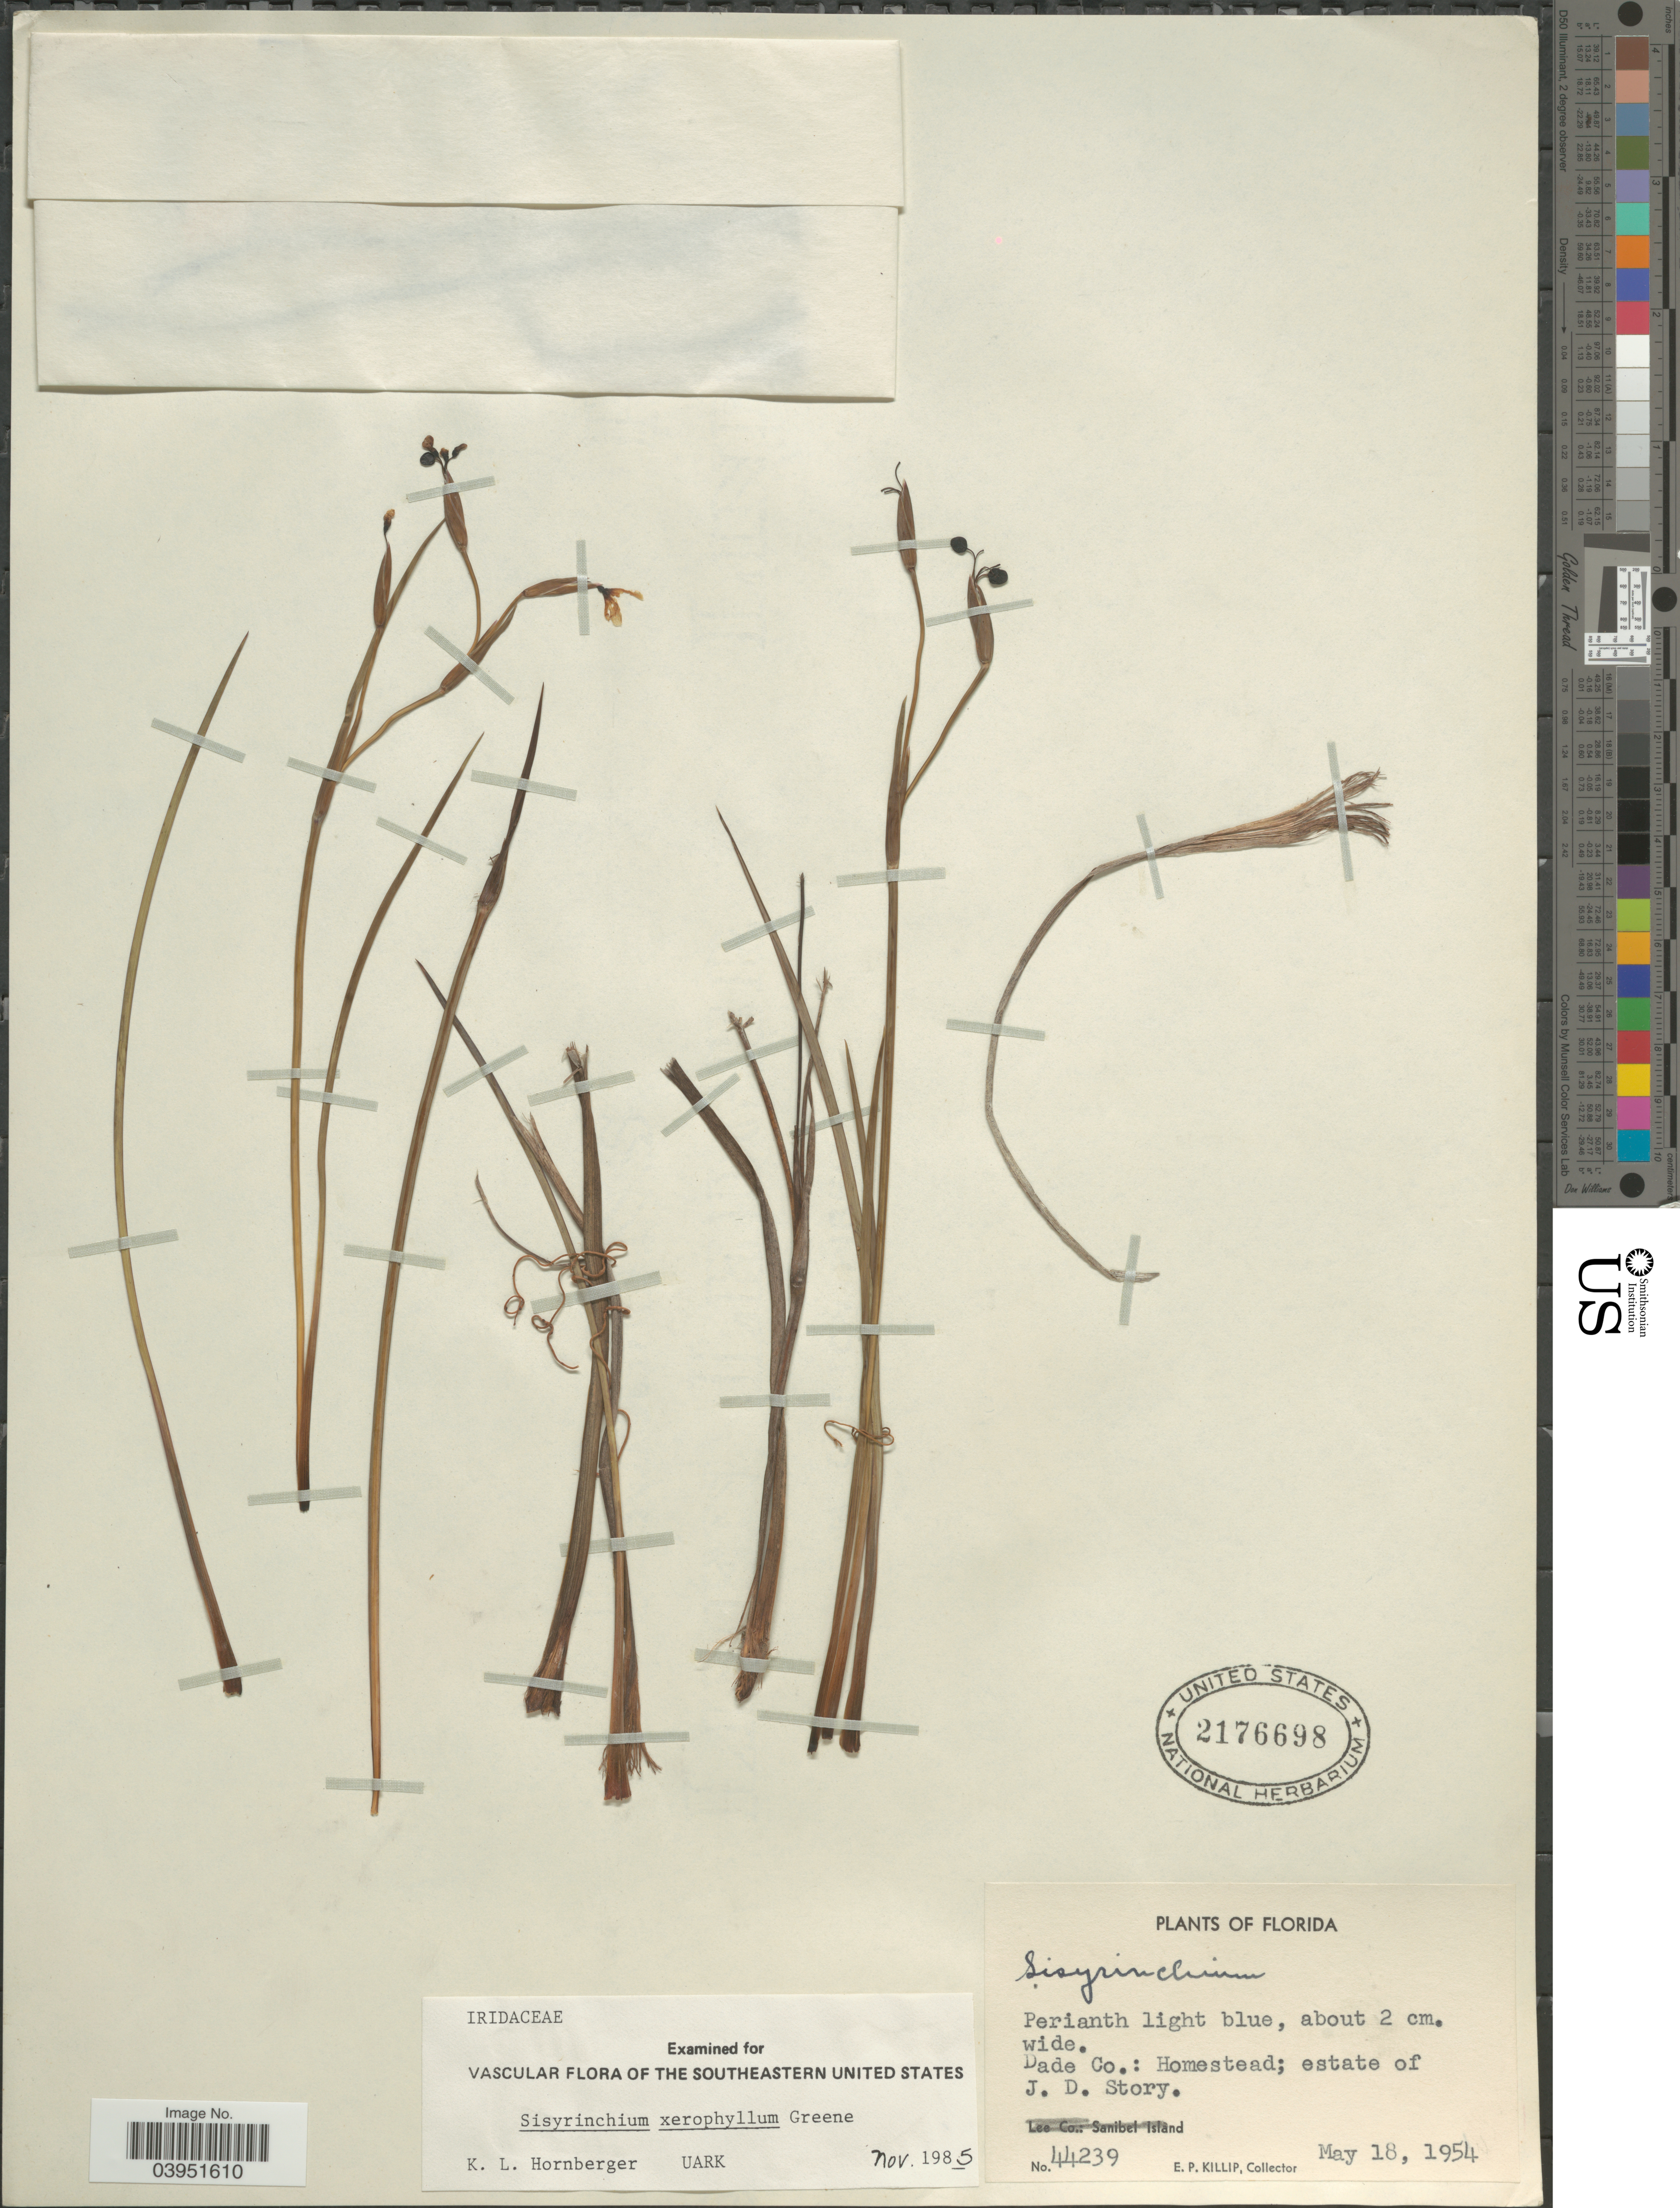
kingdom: Plantae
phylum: Tracheophyta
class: Liliopsida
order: Asparagales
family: Iridaceae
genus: Sisyrinchium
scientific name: Sisyrinchium xerophyllum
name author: Greene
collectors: E. P. Killip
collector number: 44239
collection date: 1954-05-18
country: United States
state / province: Florida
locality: Dade Co.: Homestead; estate of J.D. Story.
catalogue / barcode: US 2176698